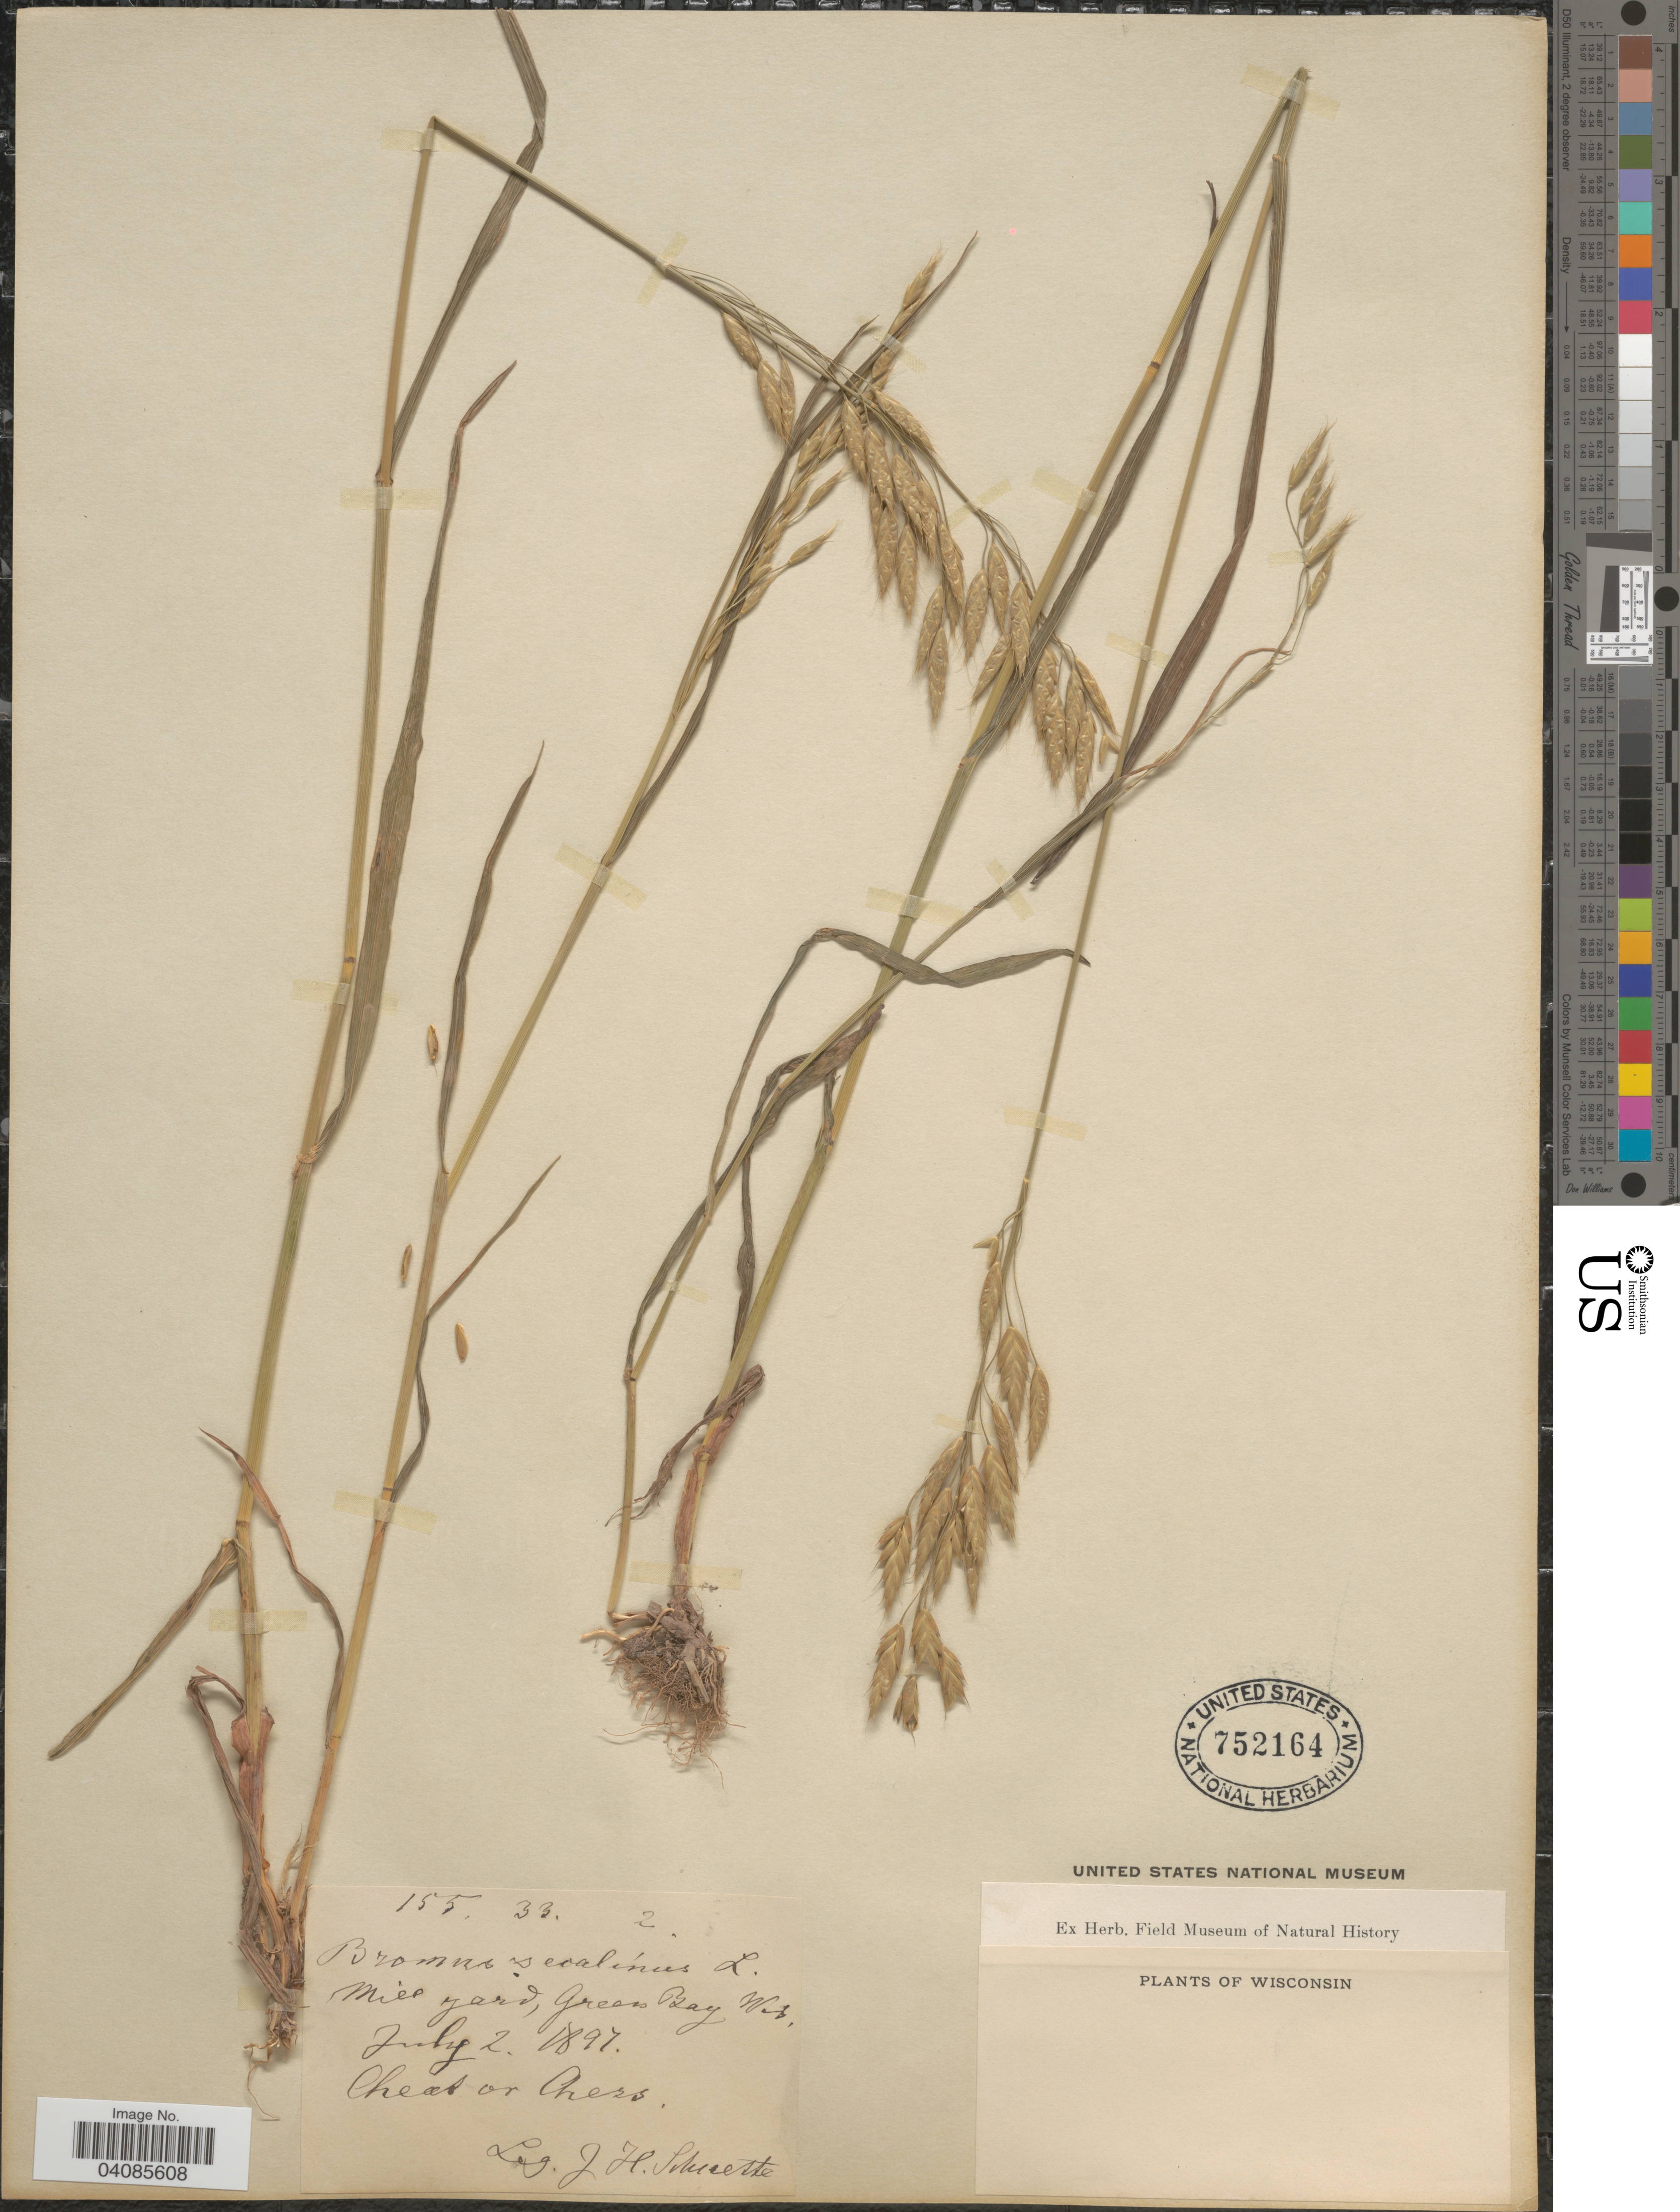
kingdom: Plantae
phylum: Tracheophyta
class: Liliopsida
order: Poales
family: Poaceae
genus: Bromus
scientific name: Bromus sitchensis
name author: Trin. in Bong.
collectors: J. H. Schuette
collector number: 155.33.2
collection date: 1897-07-02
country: United States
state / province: Wisconsin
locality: Mill yard, Green Bay.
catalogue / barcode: US 752164